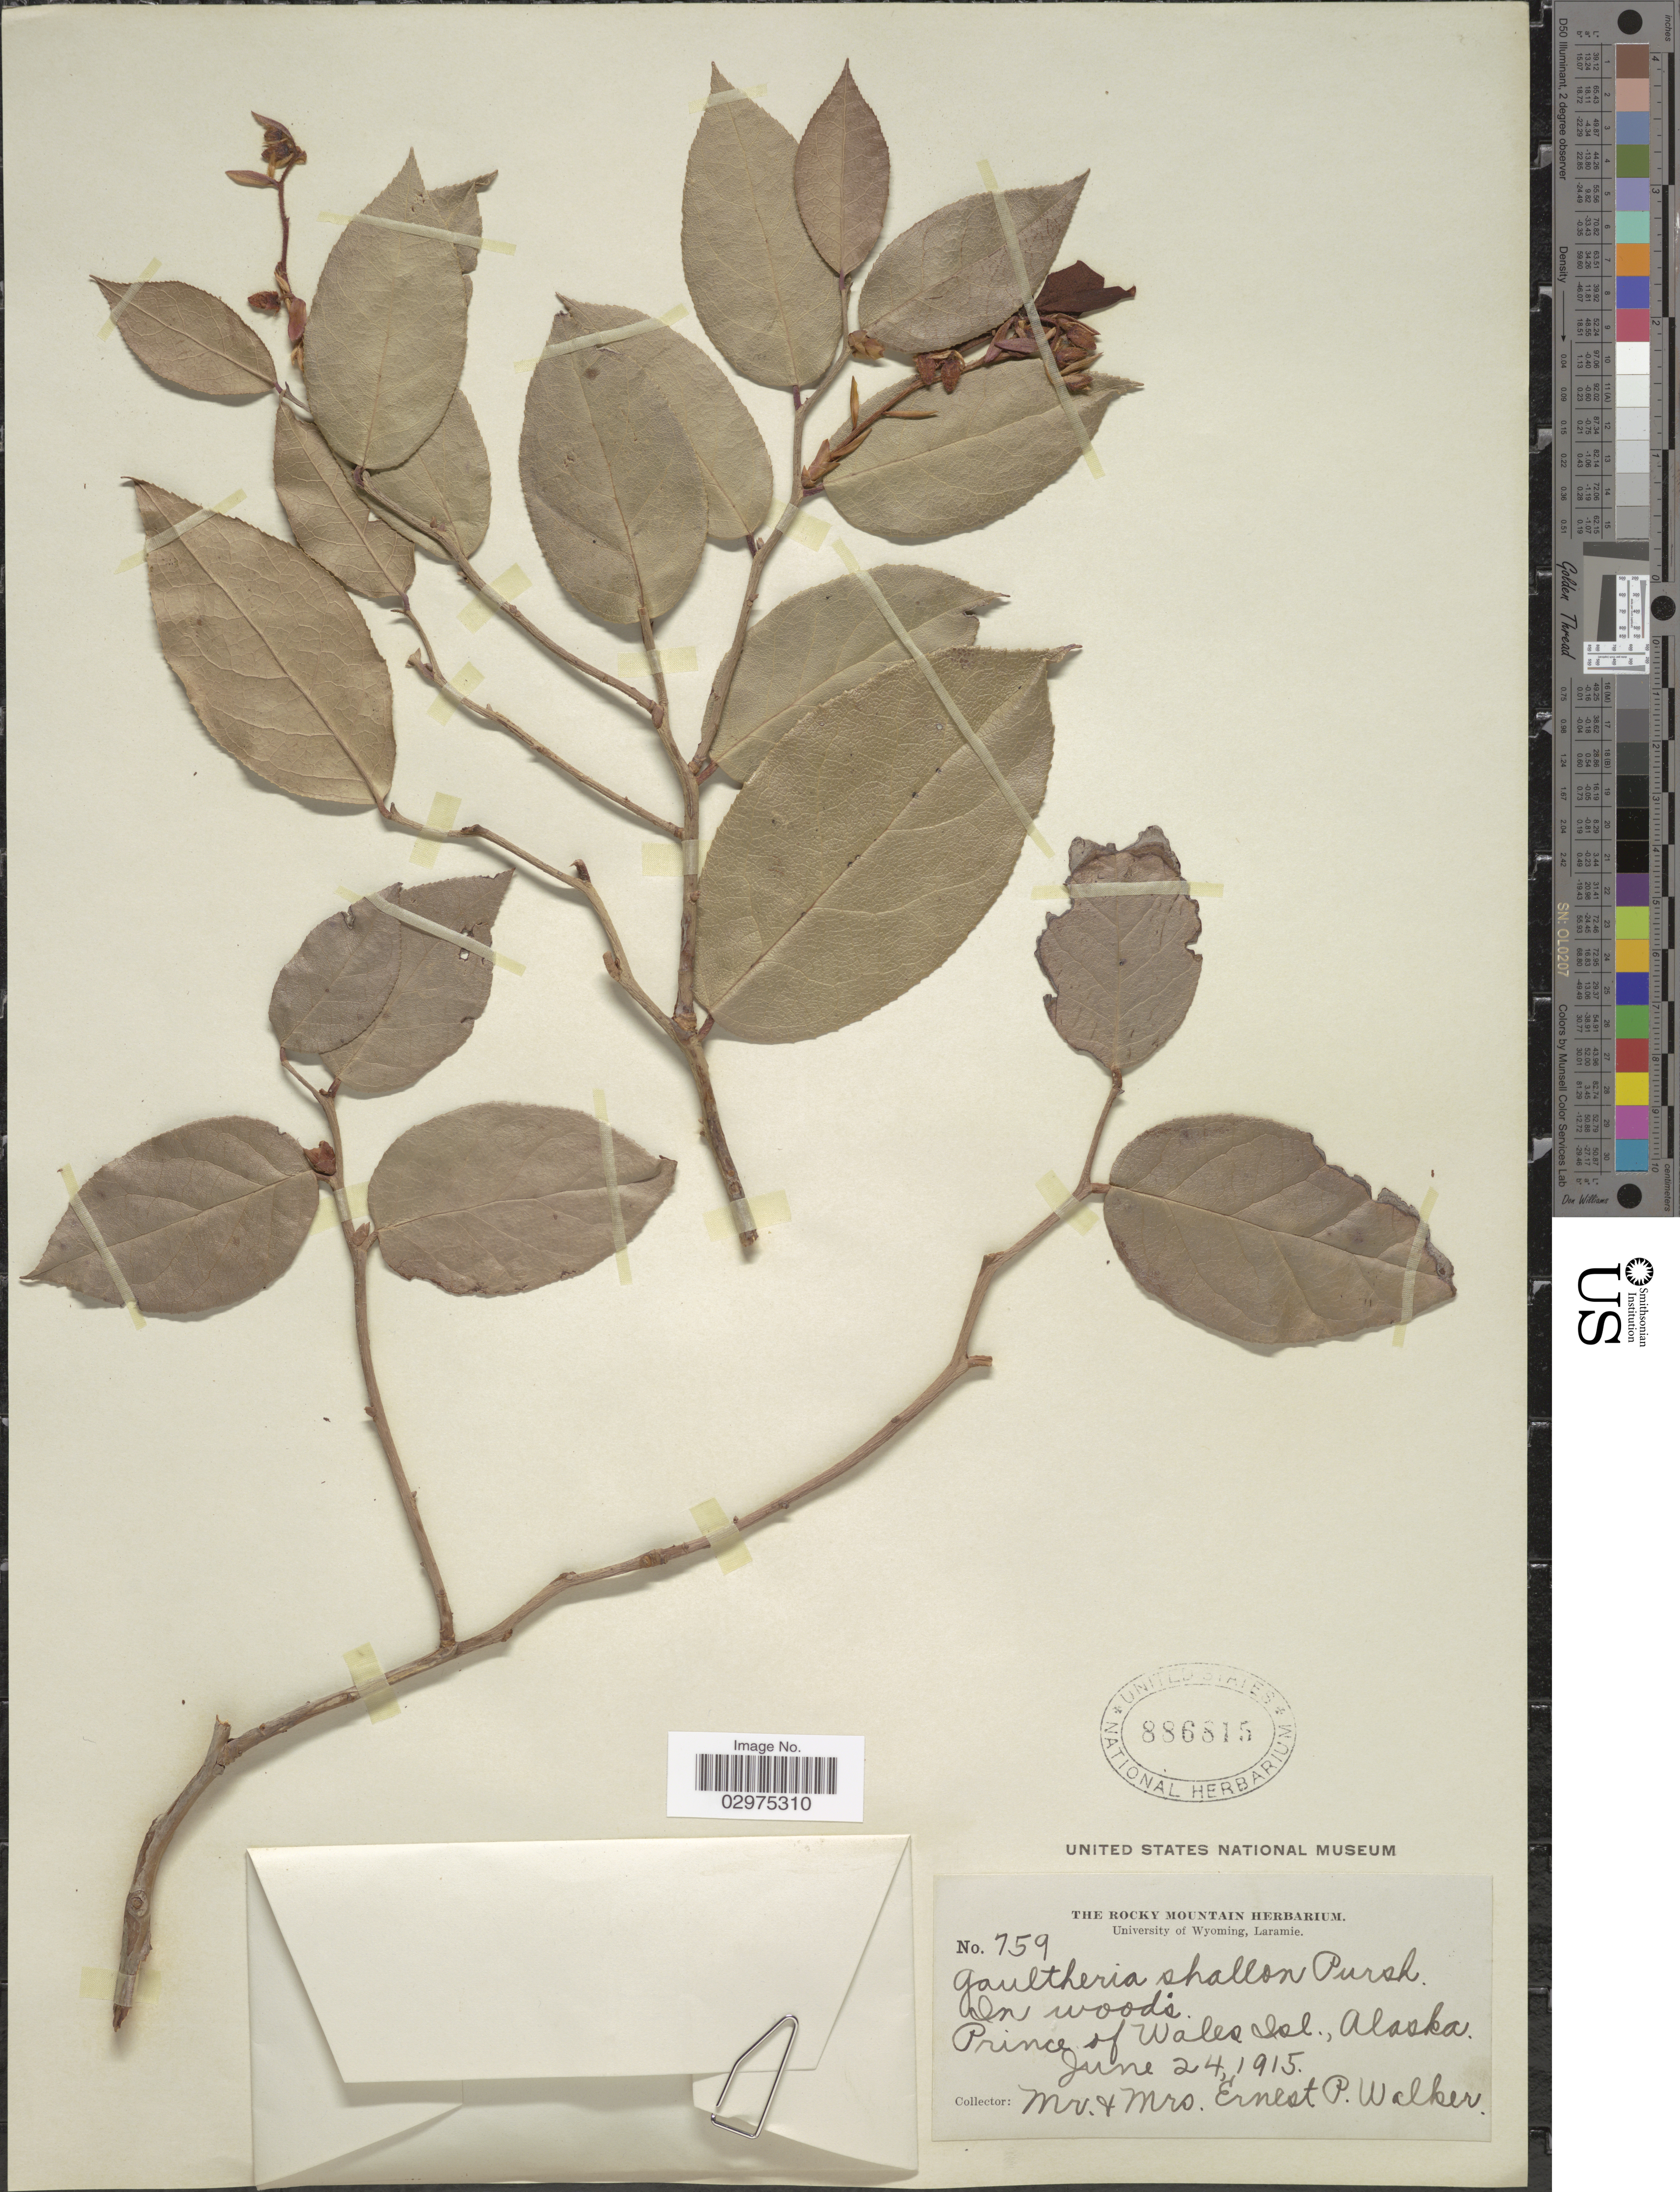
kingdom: Plantae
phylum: Tracheophyta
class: Magnoliopsida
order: Ericales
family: Ericaceae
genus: Gaultheria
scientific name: Gaultheria shallon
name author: Pursh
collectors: E. P. Walker & E. Walker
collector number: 759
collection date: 1915-06-24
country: United States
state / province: Alaska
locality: Prince of Wales Isl.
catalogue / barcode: US 886815